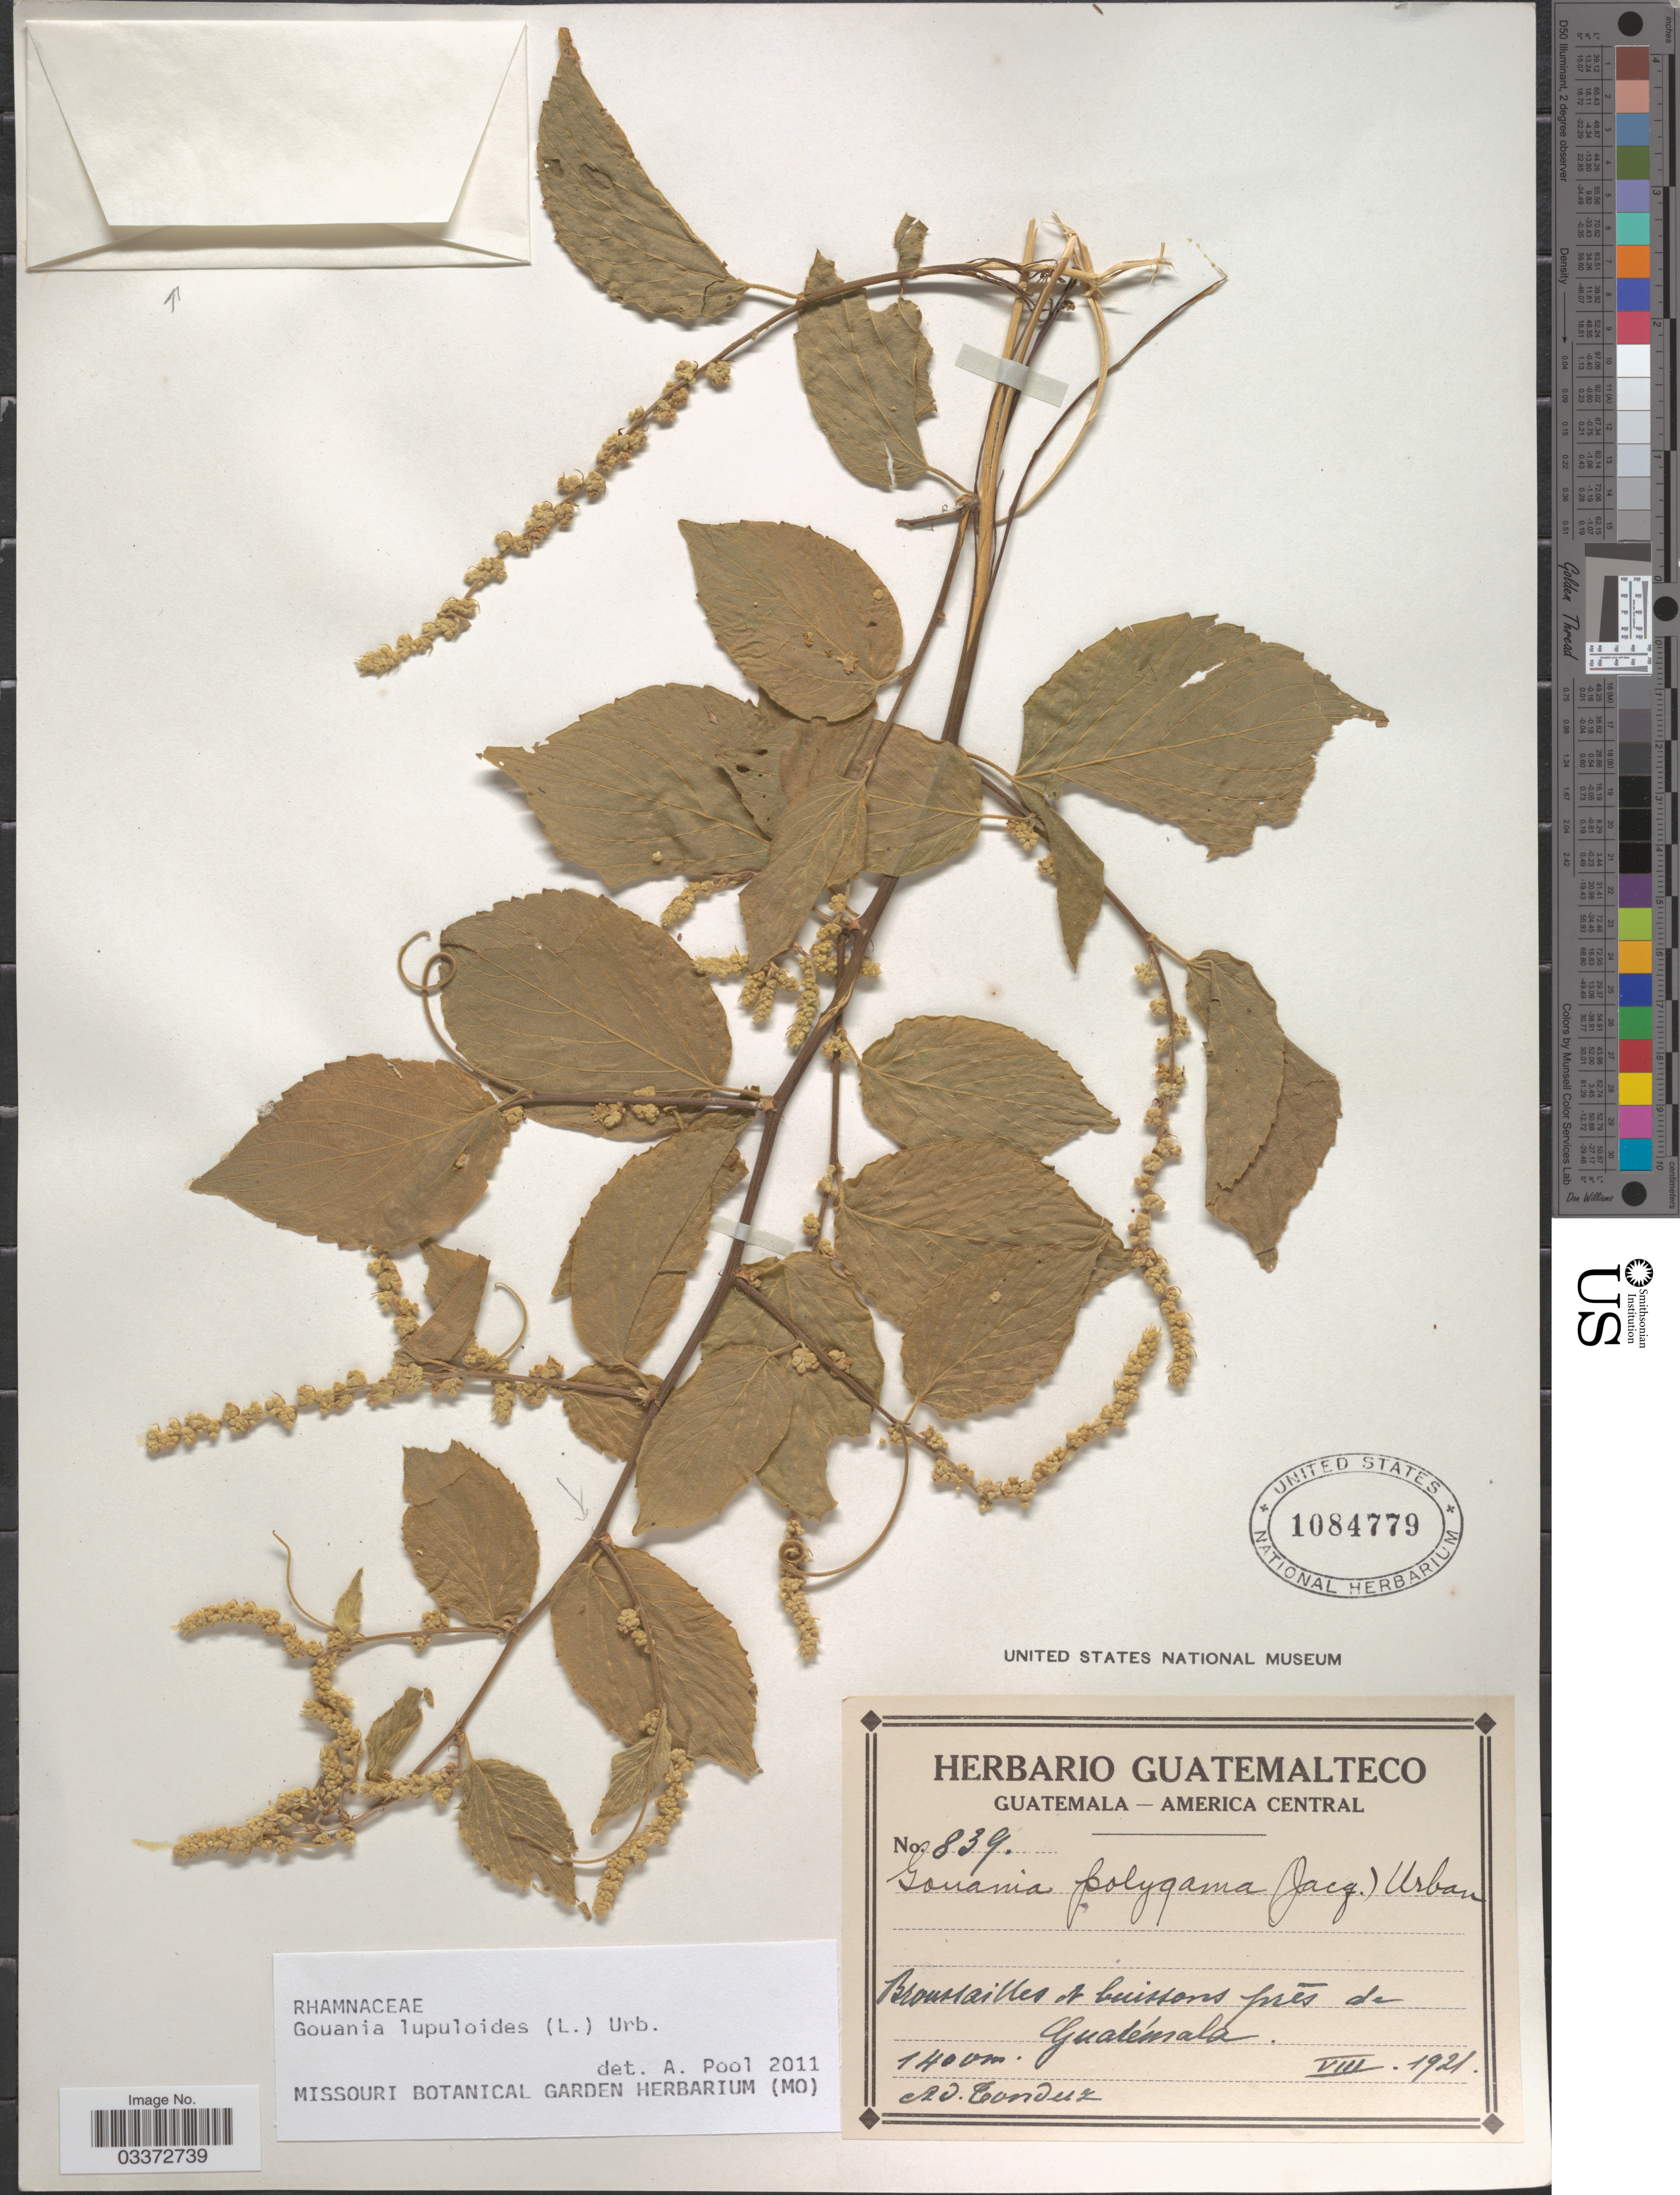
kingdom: Plantae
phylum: Tracheophyta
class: Magnoliopsida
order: Rosales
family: Rhamnaceae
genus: Gouania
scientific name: Gouania lupuloides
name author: (L.) Urb.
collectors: A. Tonduz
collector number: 839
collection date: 1921-08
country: Guatemala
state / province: Guatemala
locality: Broussailles et buissons prés de Guatemala.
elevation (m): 1400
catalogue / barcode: US 1084779